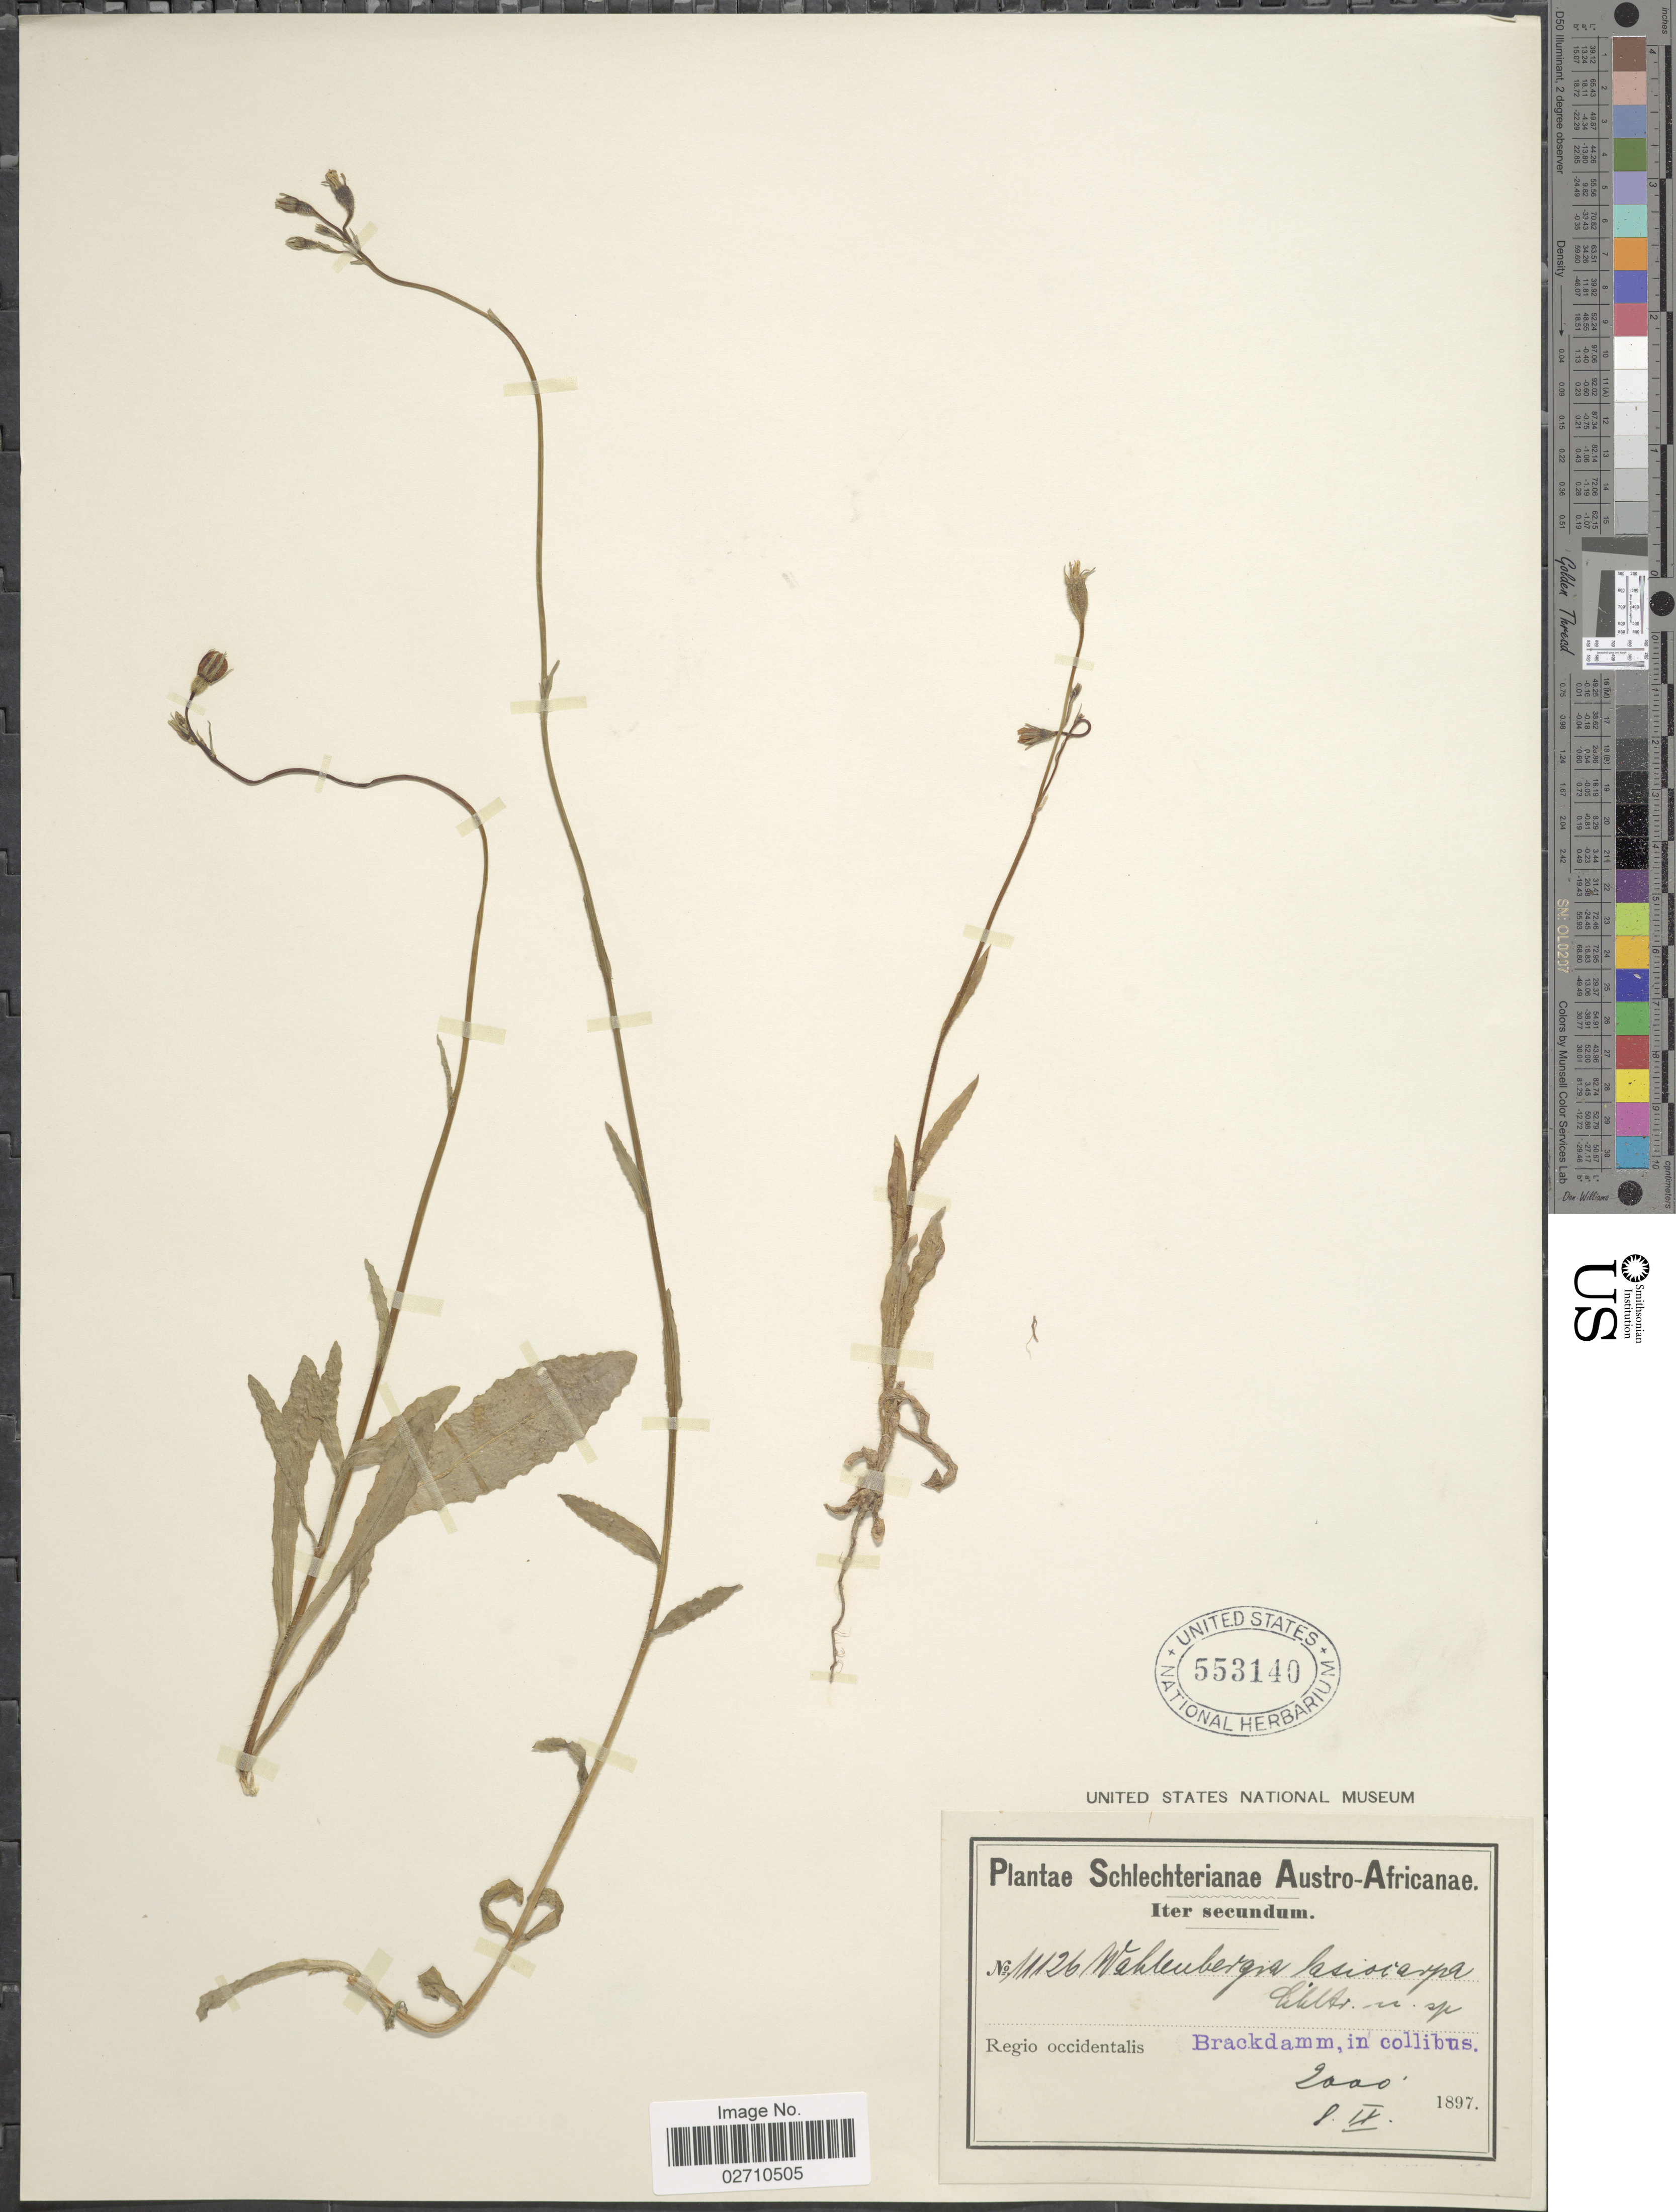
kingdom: Plantae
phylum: Tracheophyta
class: Magnoliopsida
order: Asterales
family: Campanulaceae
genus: Wahlenbergia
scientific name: Wahlenbergia lasiocarpa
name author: Schltr. & Brehmer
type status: Type Collection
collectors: Schlechter, --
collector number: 11126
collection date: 1897-09-08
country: South Africa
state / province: Northern Cape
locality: Austro-Africanae. Regio occidentalis. Brackdamm, in collibus.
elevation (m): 610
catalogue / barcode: US 553140